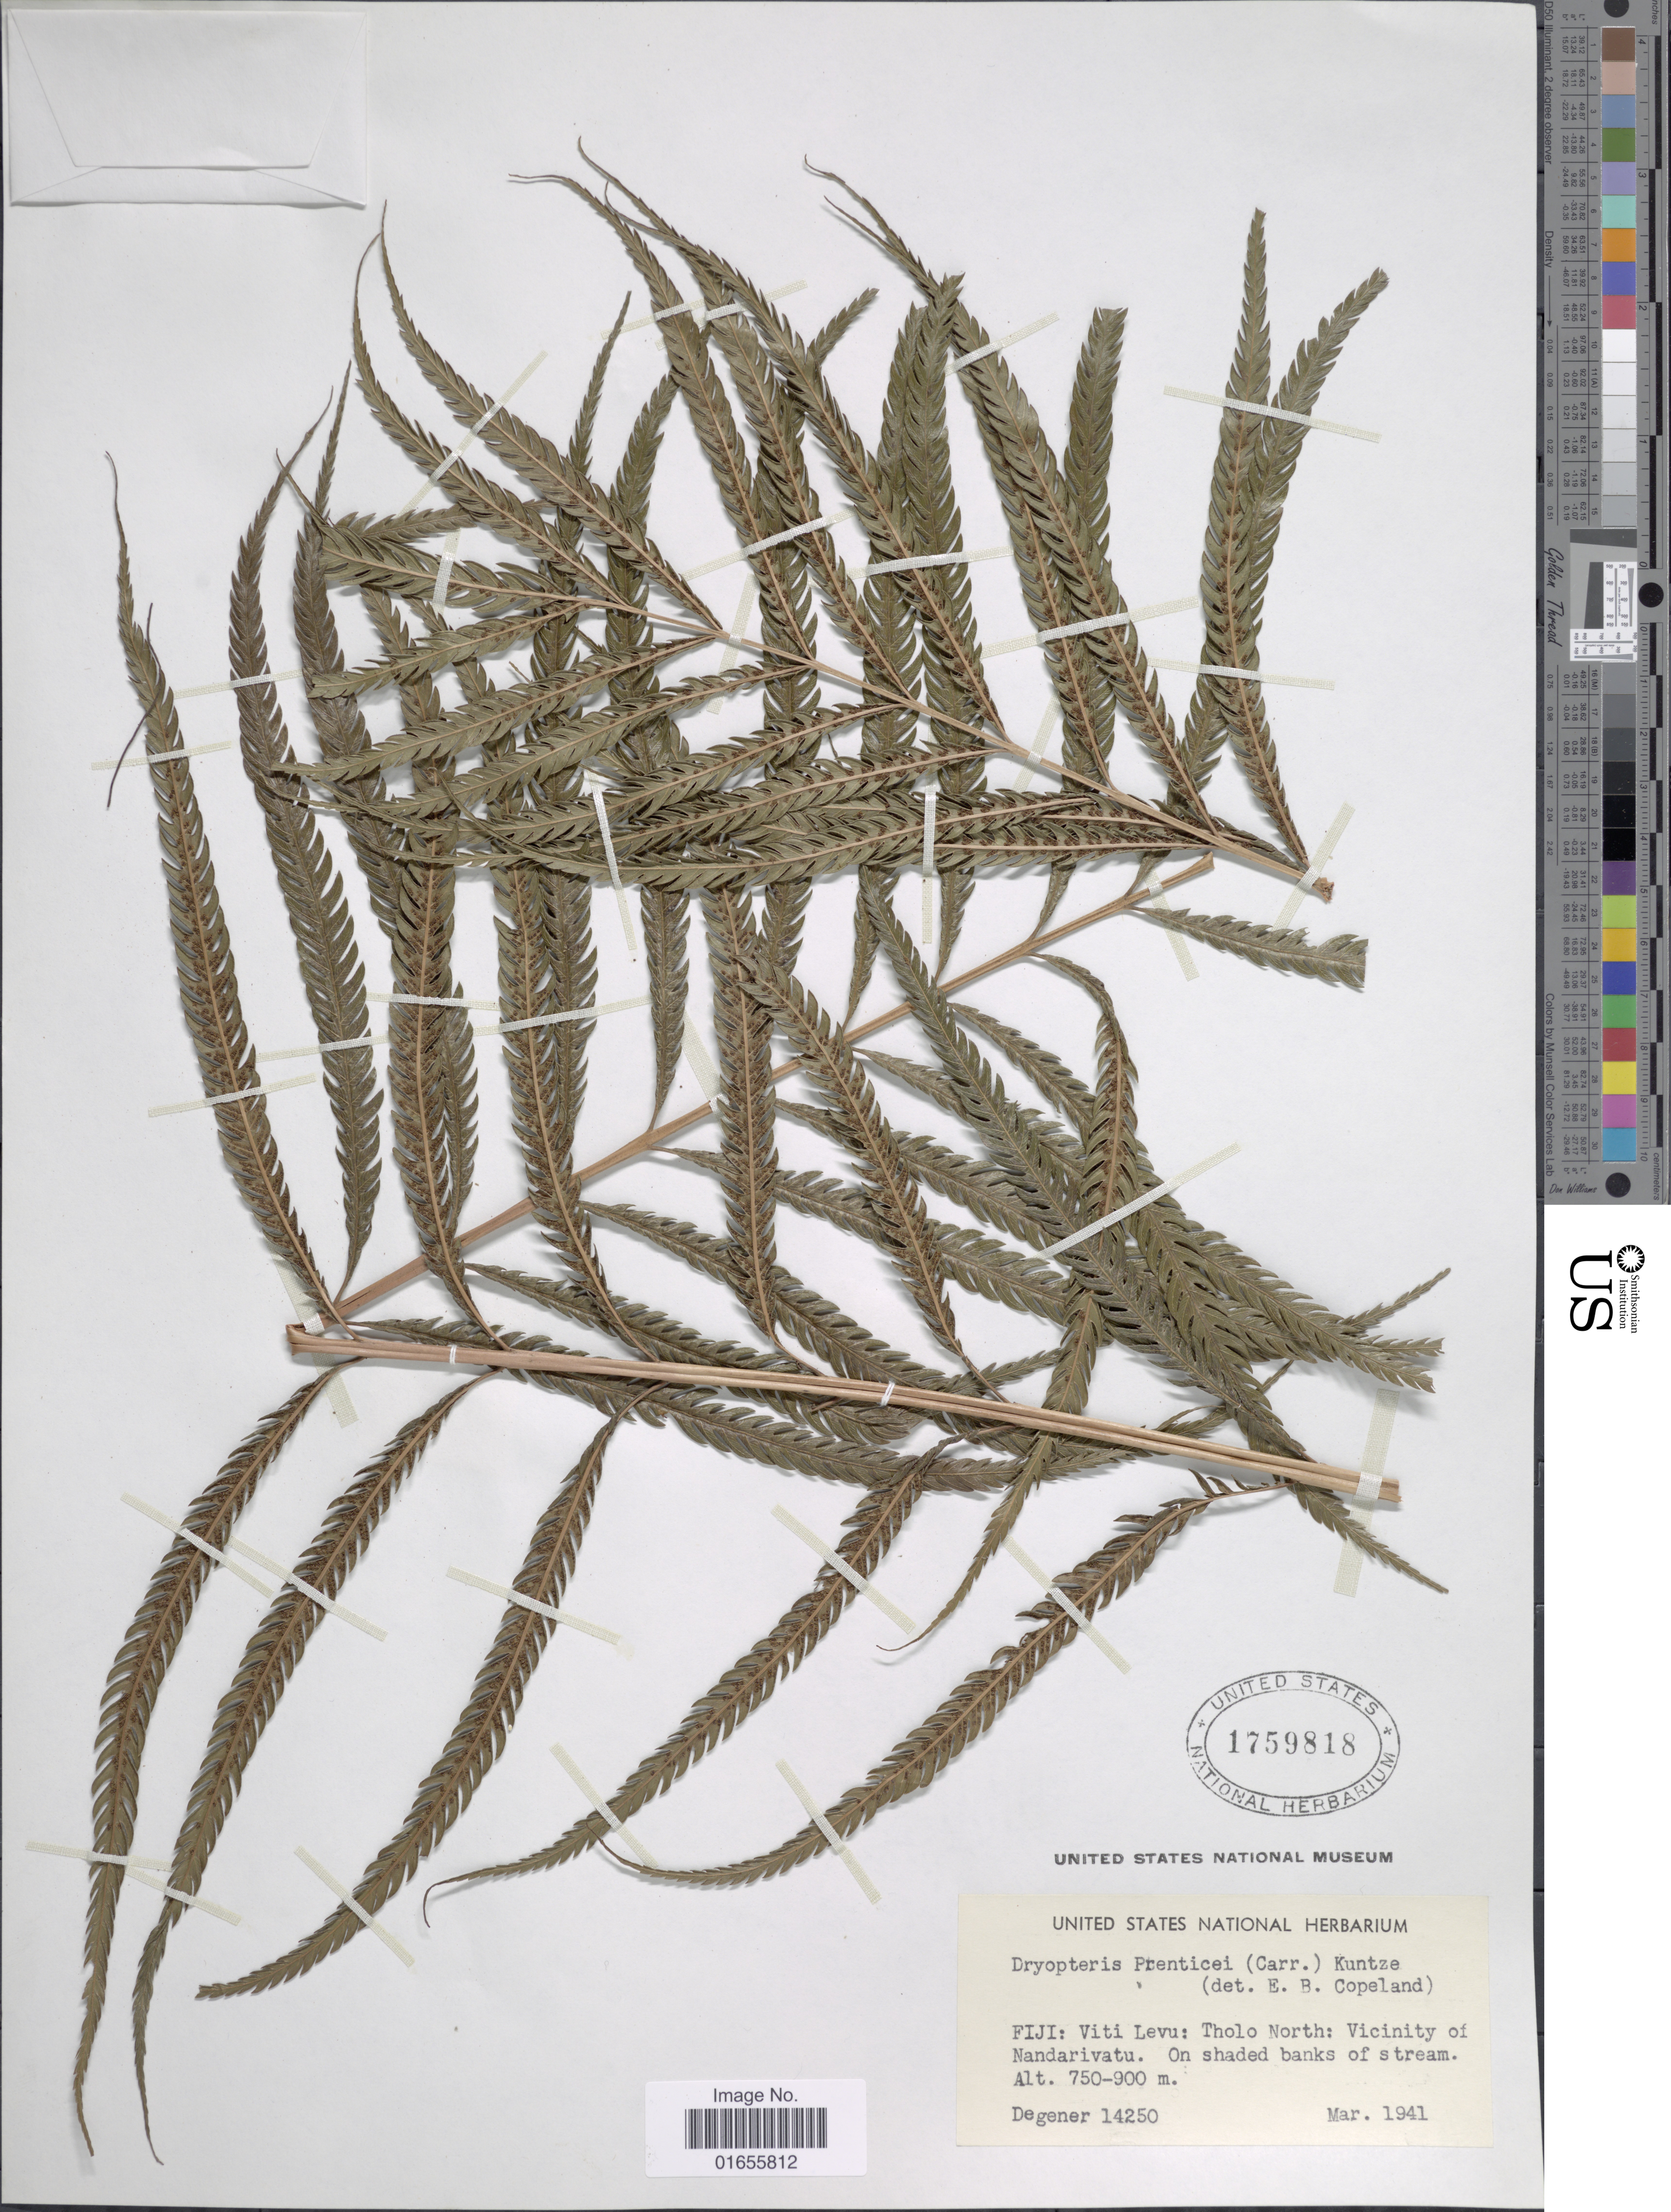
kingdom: Plantae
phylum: Tracheophyta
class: Polypodiopsida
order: Polypodiales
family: Thelypteridaceae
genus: Plesioneuron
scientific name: Plesioneuron prenticei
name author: (Carruth.) Holttum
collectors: -. Degener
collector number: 14250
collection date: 1941-03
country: Fiji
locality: Viti Levu:Tholo north: Vicinity of Nandarivatu. On shaded banks of stream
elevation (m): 750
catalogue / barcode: US 1759818